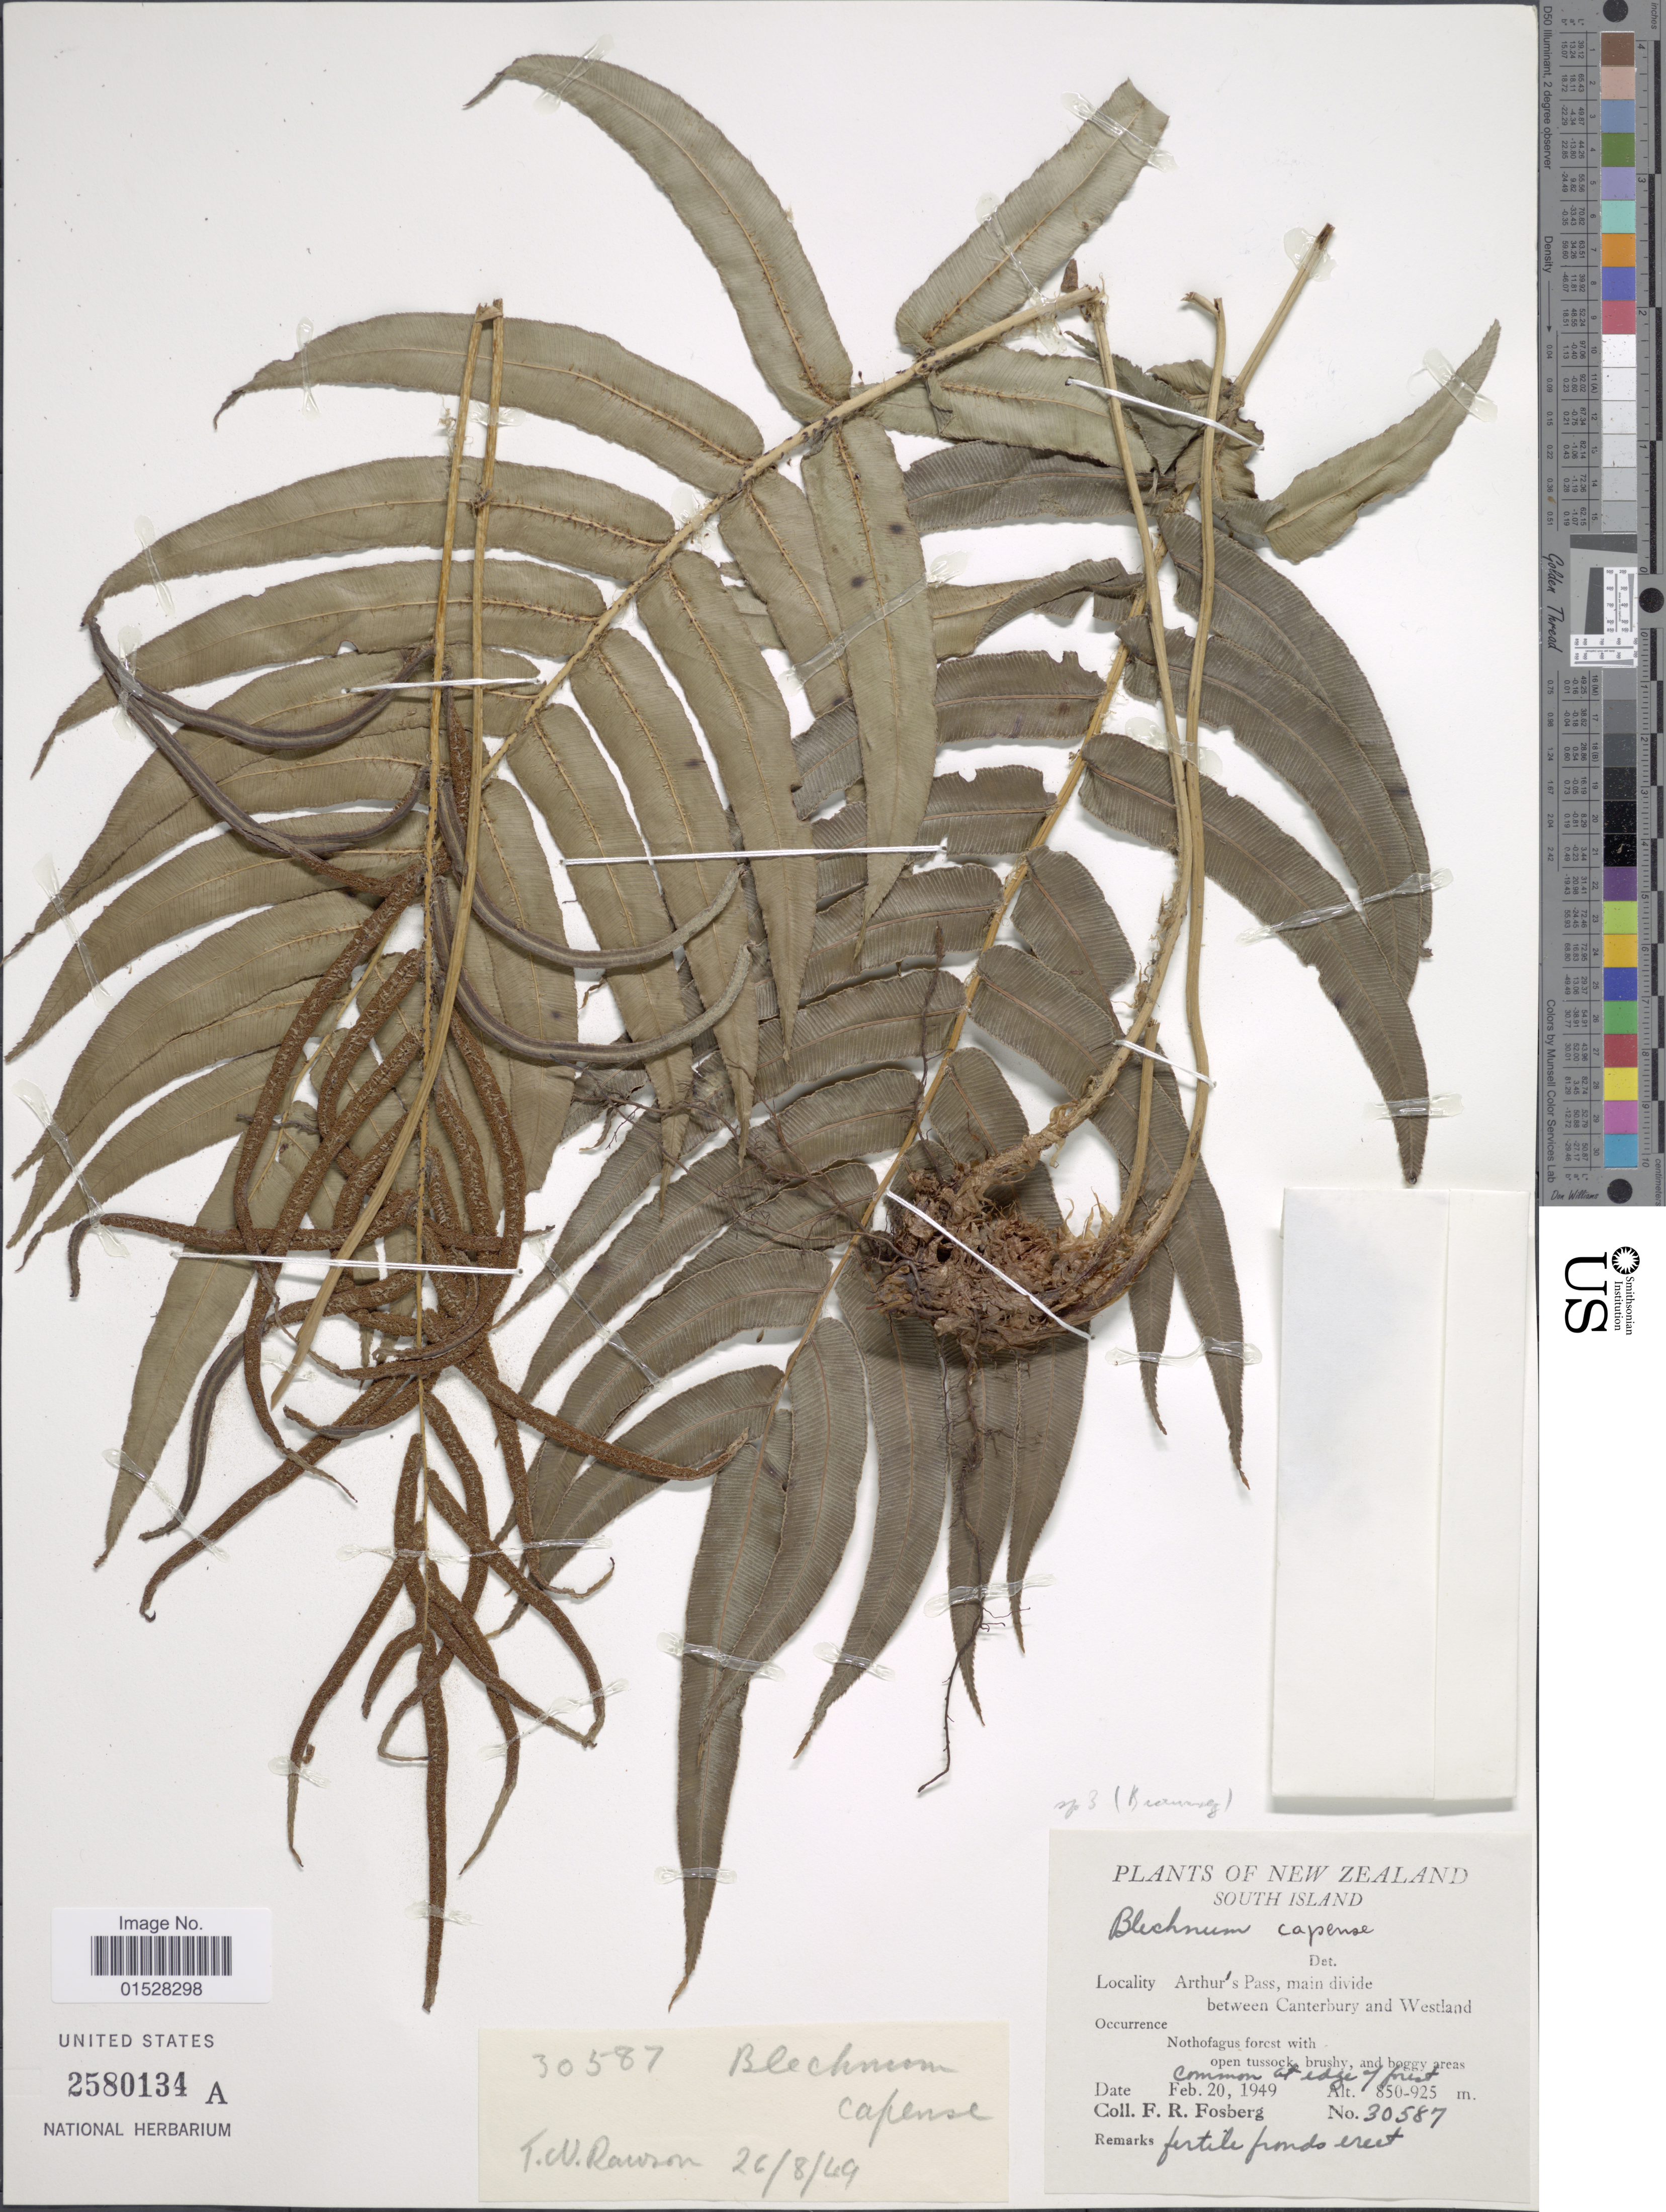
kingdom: Plantae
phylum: Tracheophyta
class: Polypodiopsida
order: Polypodiales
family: Blechnaceae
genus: Blechnum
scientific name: Blechnum sp.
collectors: F. R. Fosberg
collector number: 30587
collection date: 1949-02-20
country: New Zealand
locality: South Island, Arthur's Pass, main divide between Canterburry and Westland.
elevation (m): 850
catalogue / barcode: US 2580134A